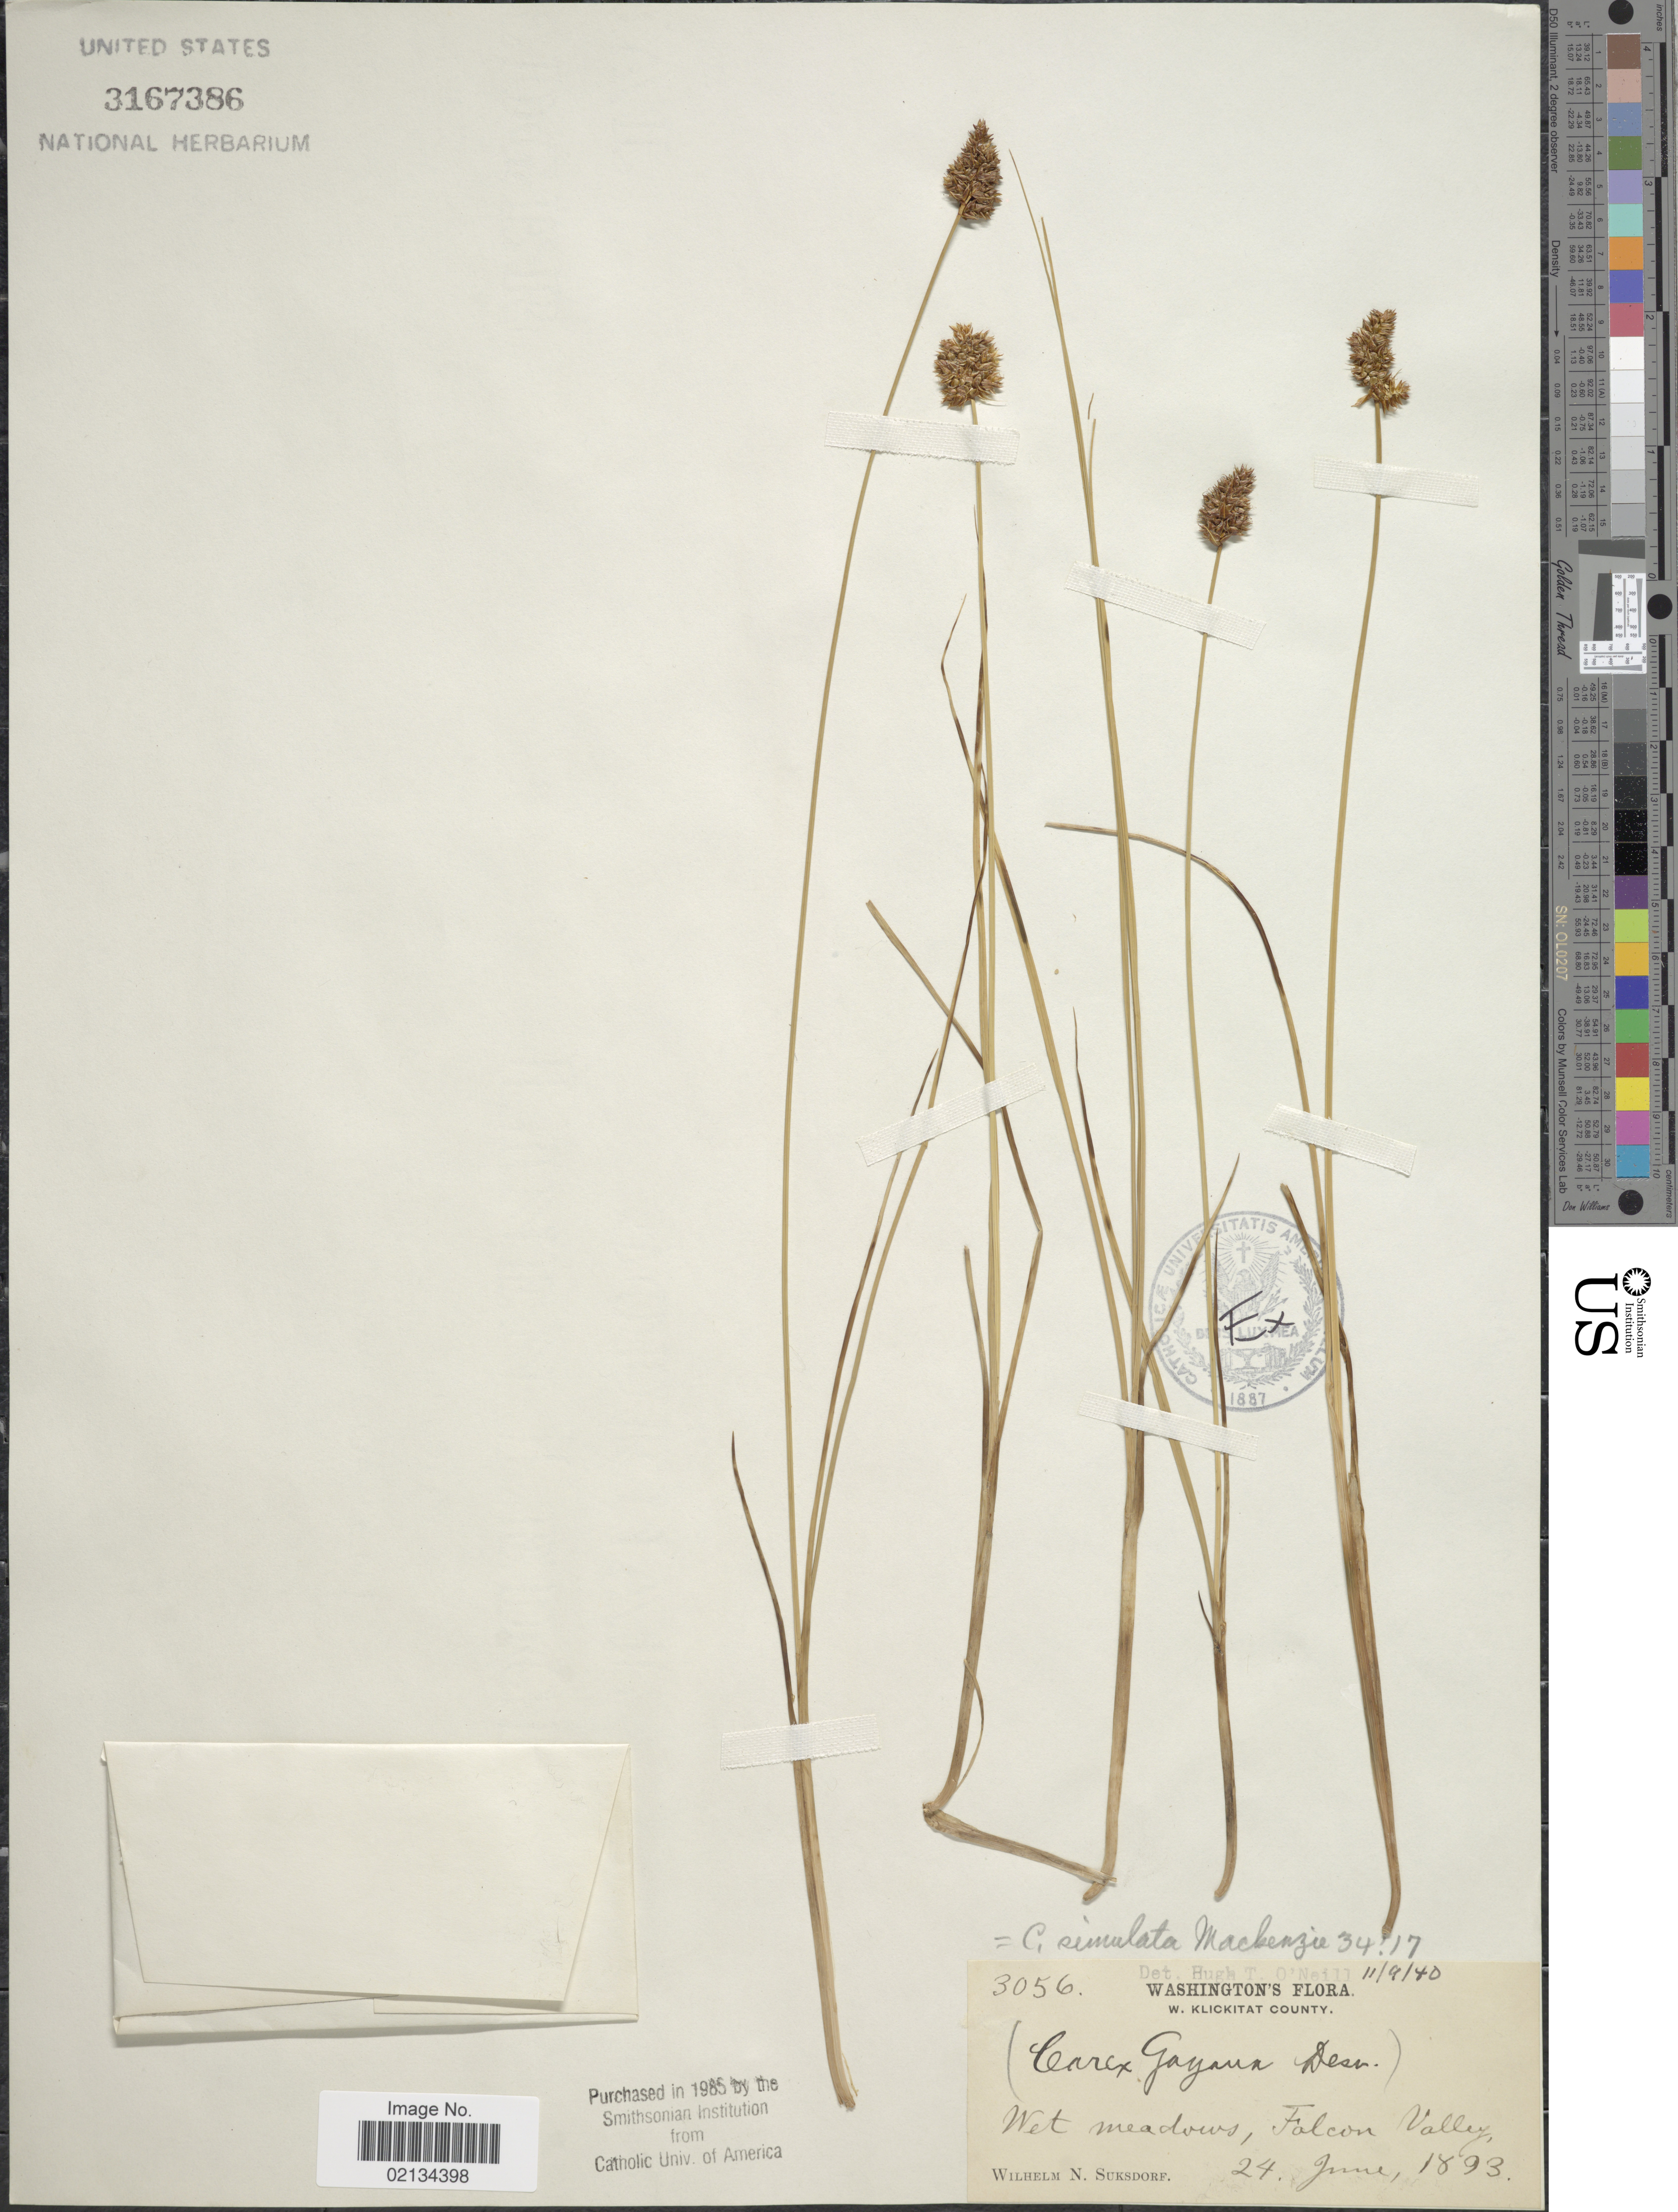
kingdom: Plantae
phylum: Tracheophyta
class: Liliopsida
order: Poales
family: Cyperaceae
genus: Carex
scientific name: Carex simulata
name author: Mack.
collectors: W. N. Suksdorf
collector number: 3056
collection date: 1893-06-24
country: United States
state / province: Washington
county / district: Klickitat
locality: W. Klickitat County, wet meadows, Falcon Valley.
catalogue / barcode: US 3167386